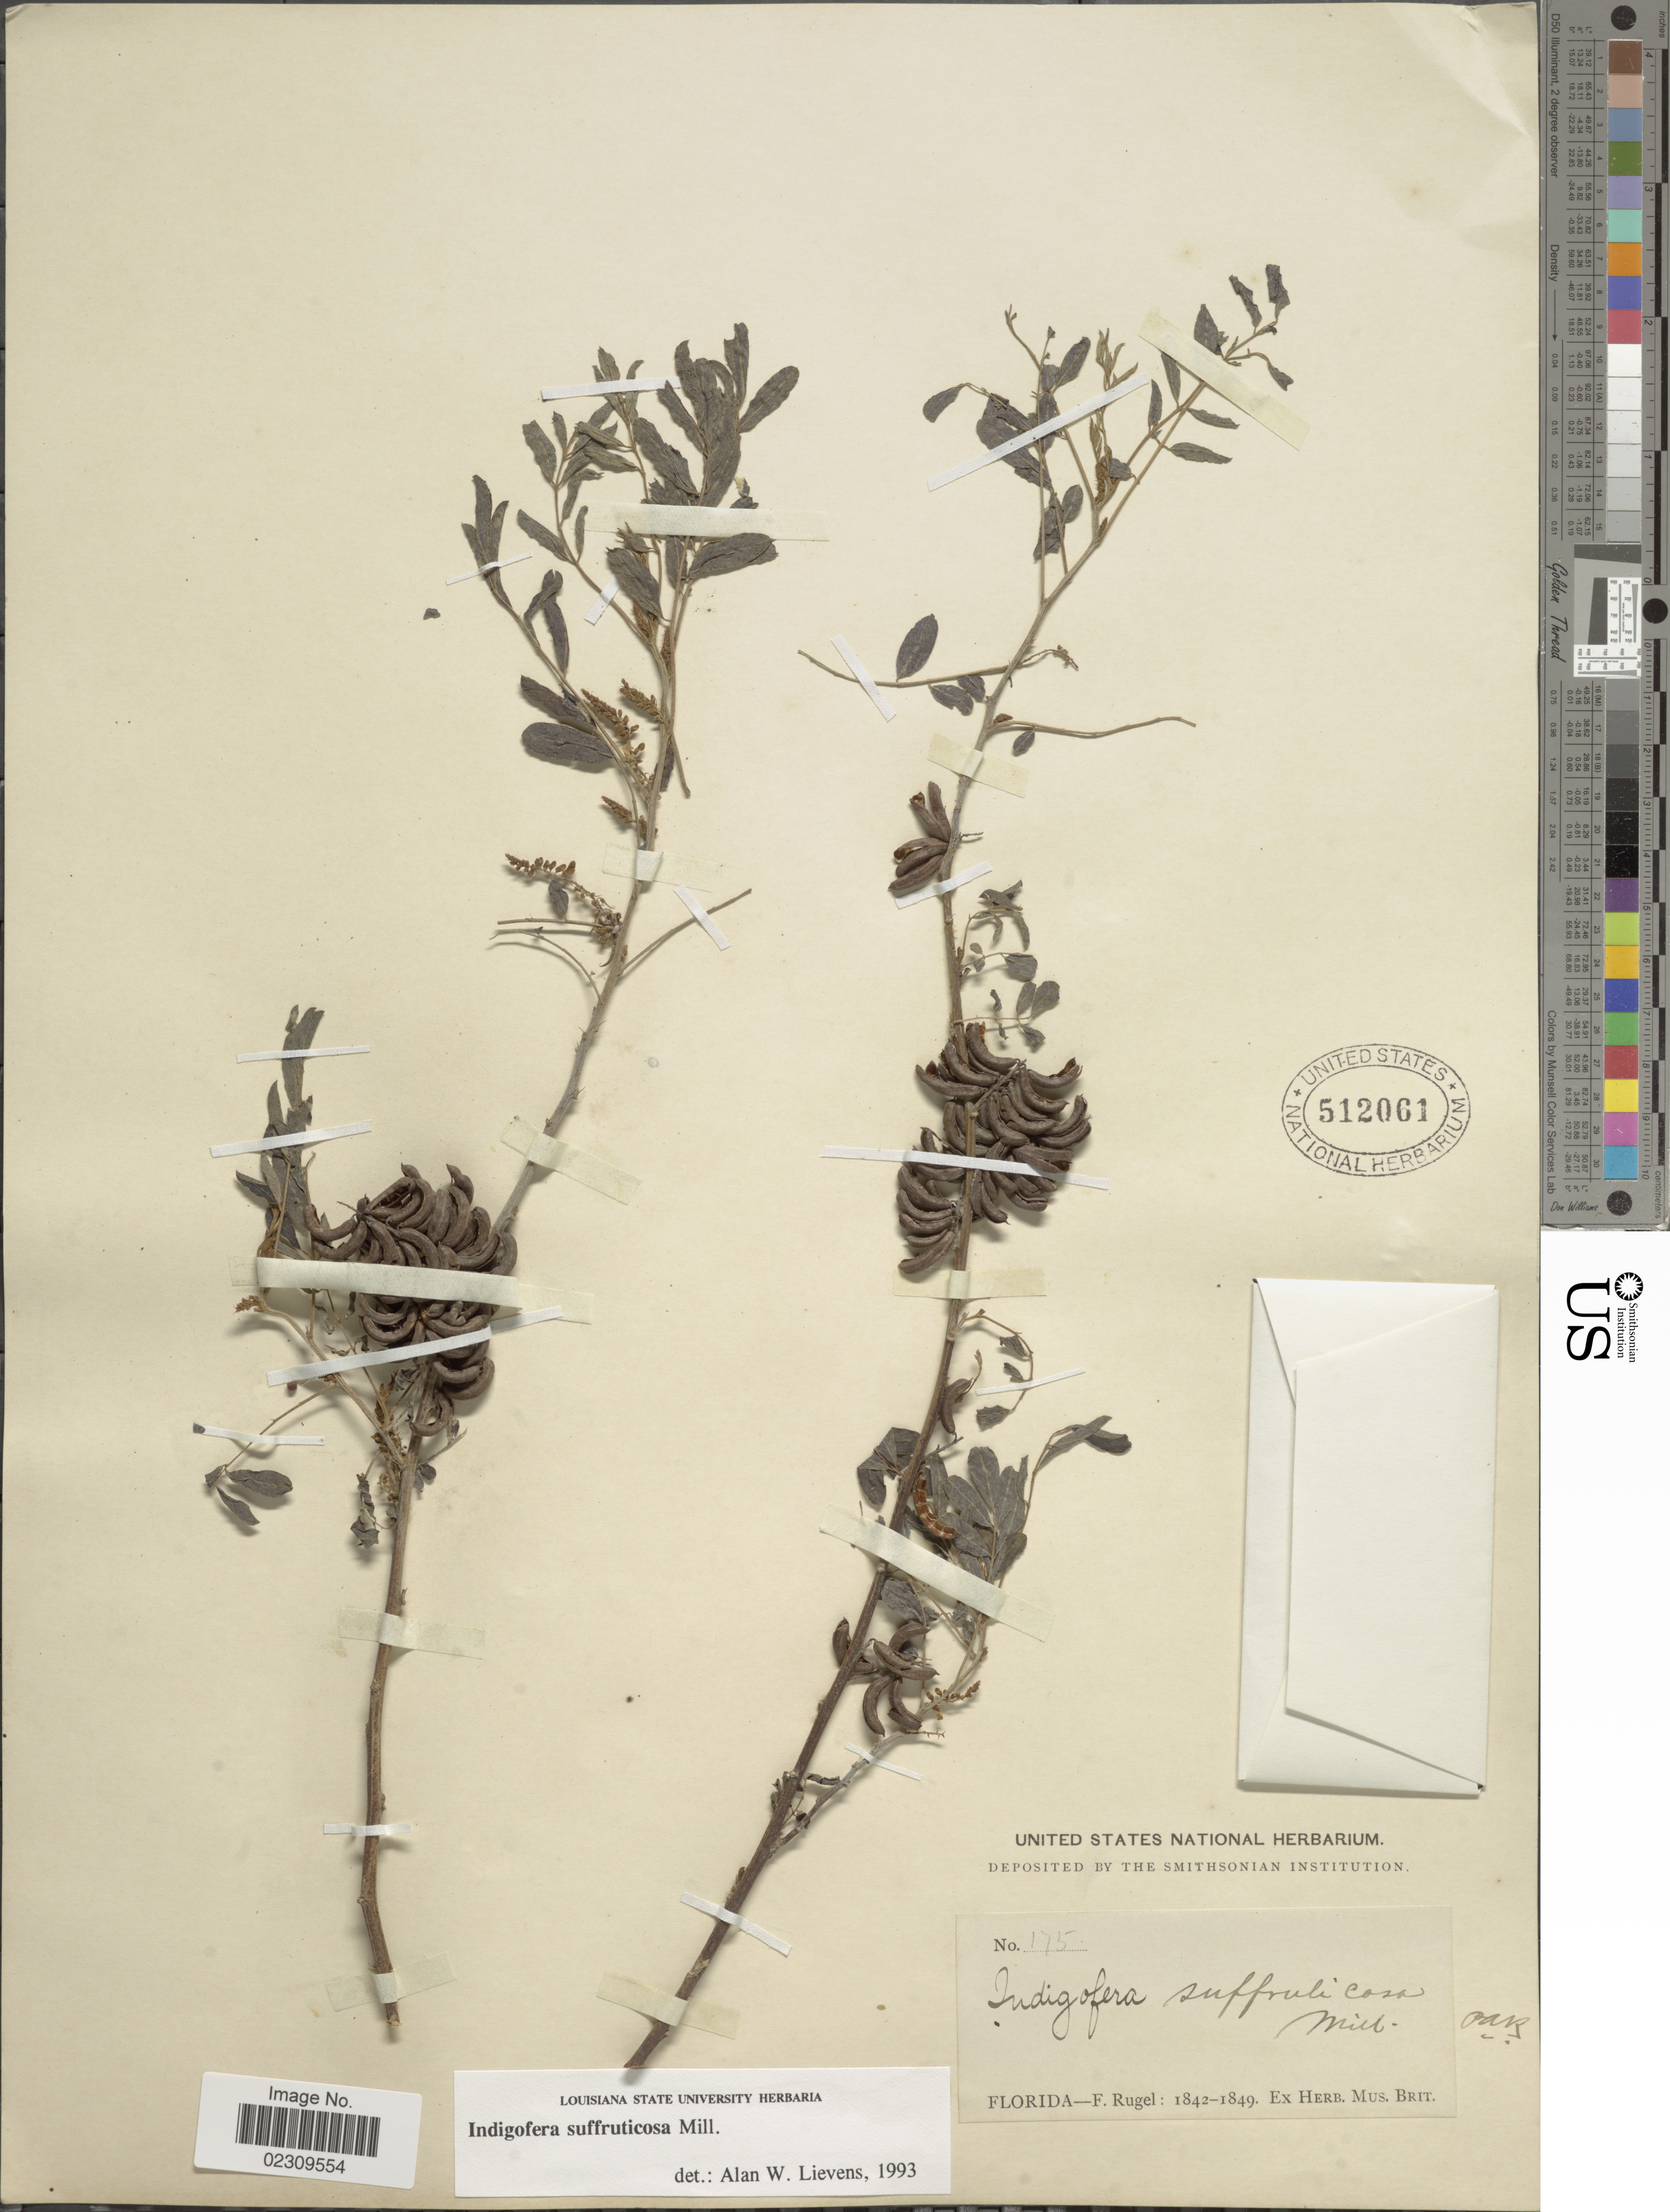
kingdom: Plantae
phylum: Tracheophyta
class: Magnoliopsida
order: Fabales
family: Fabaceae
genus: Indigofera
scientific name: Indigofera suffruticosa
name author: Mill.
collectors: F. Rugel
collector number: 175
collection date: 1842/1849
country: United States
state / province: Florida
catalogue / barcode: US 512061